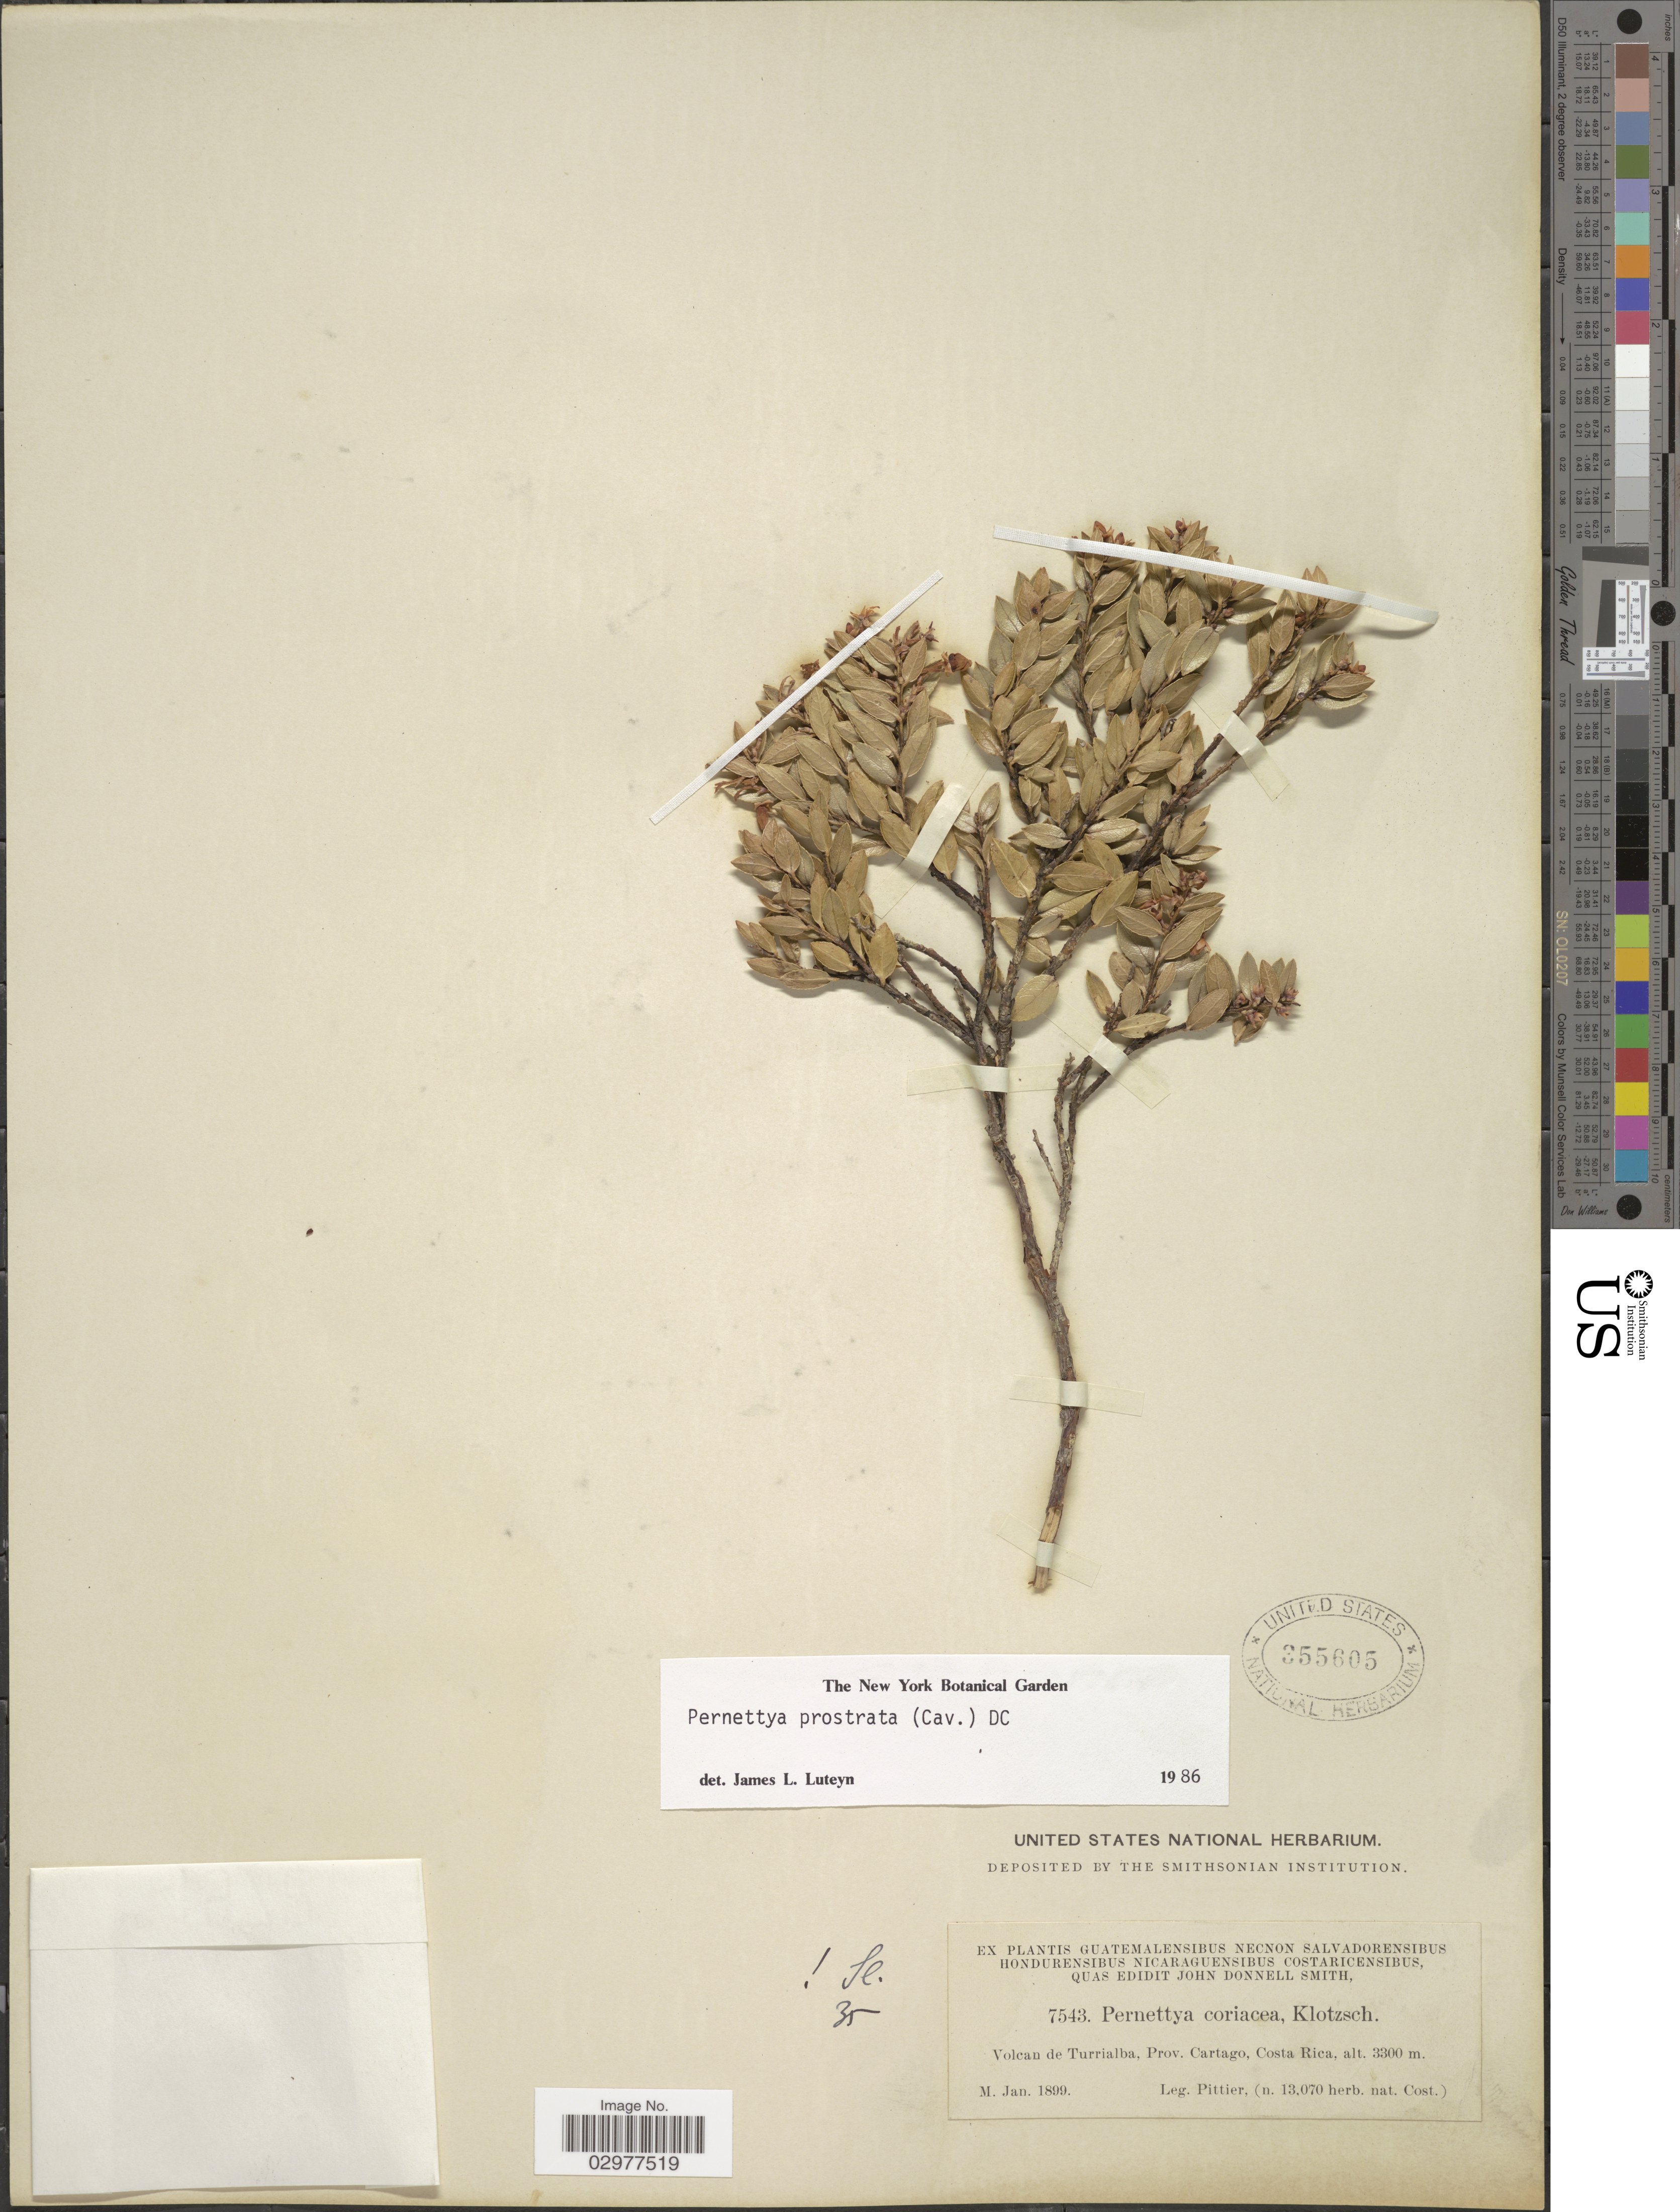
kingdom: Plantae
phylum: Tracheophyta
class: Magnoliopsida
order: Ericales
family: Ericaceae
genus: Pernettya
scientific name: Pernettya prostrata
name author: (Cav.) DC.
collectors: Pittier, --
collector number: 7543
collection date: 1899-01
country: Costa Rica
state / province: Cartago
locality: Volcan de Turrialba, Prov. Cartago.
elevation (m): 3300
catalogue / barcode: US 355605